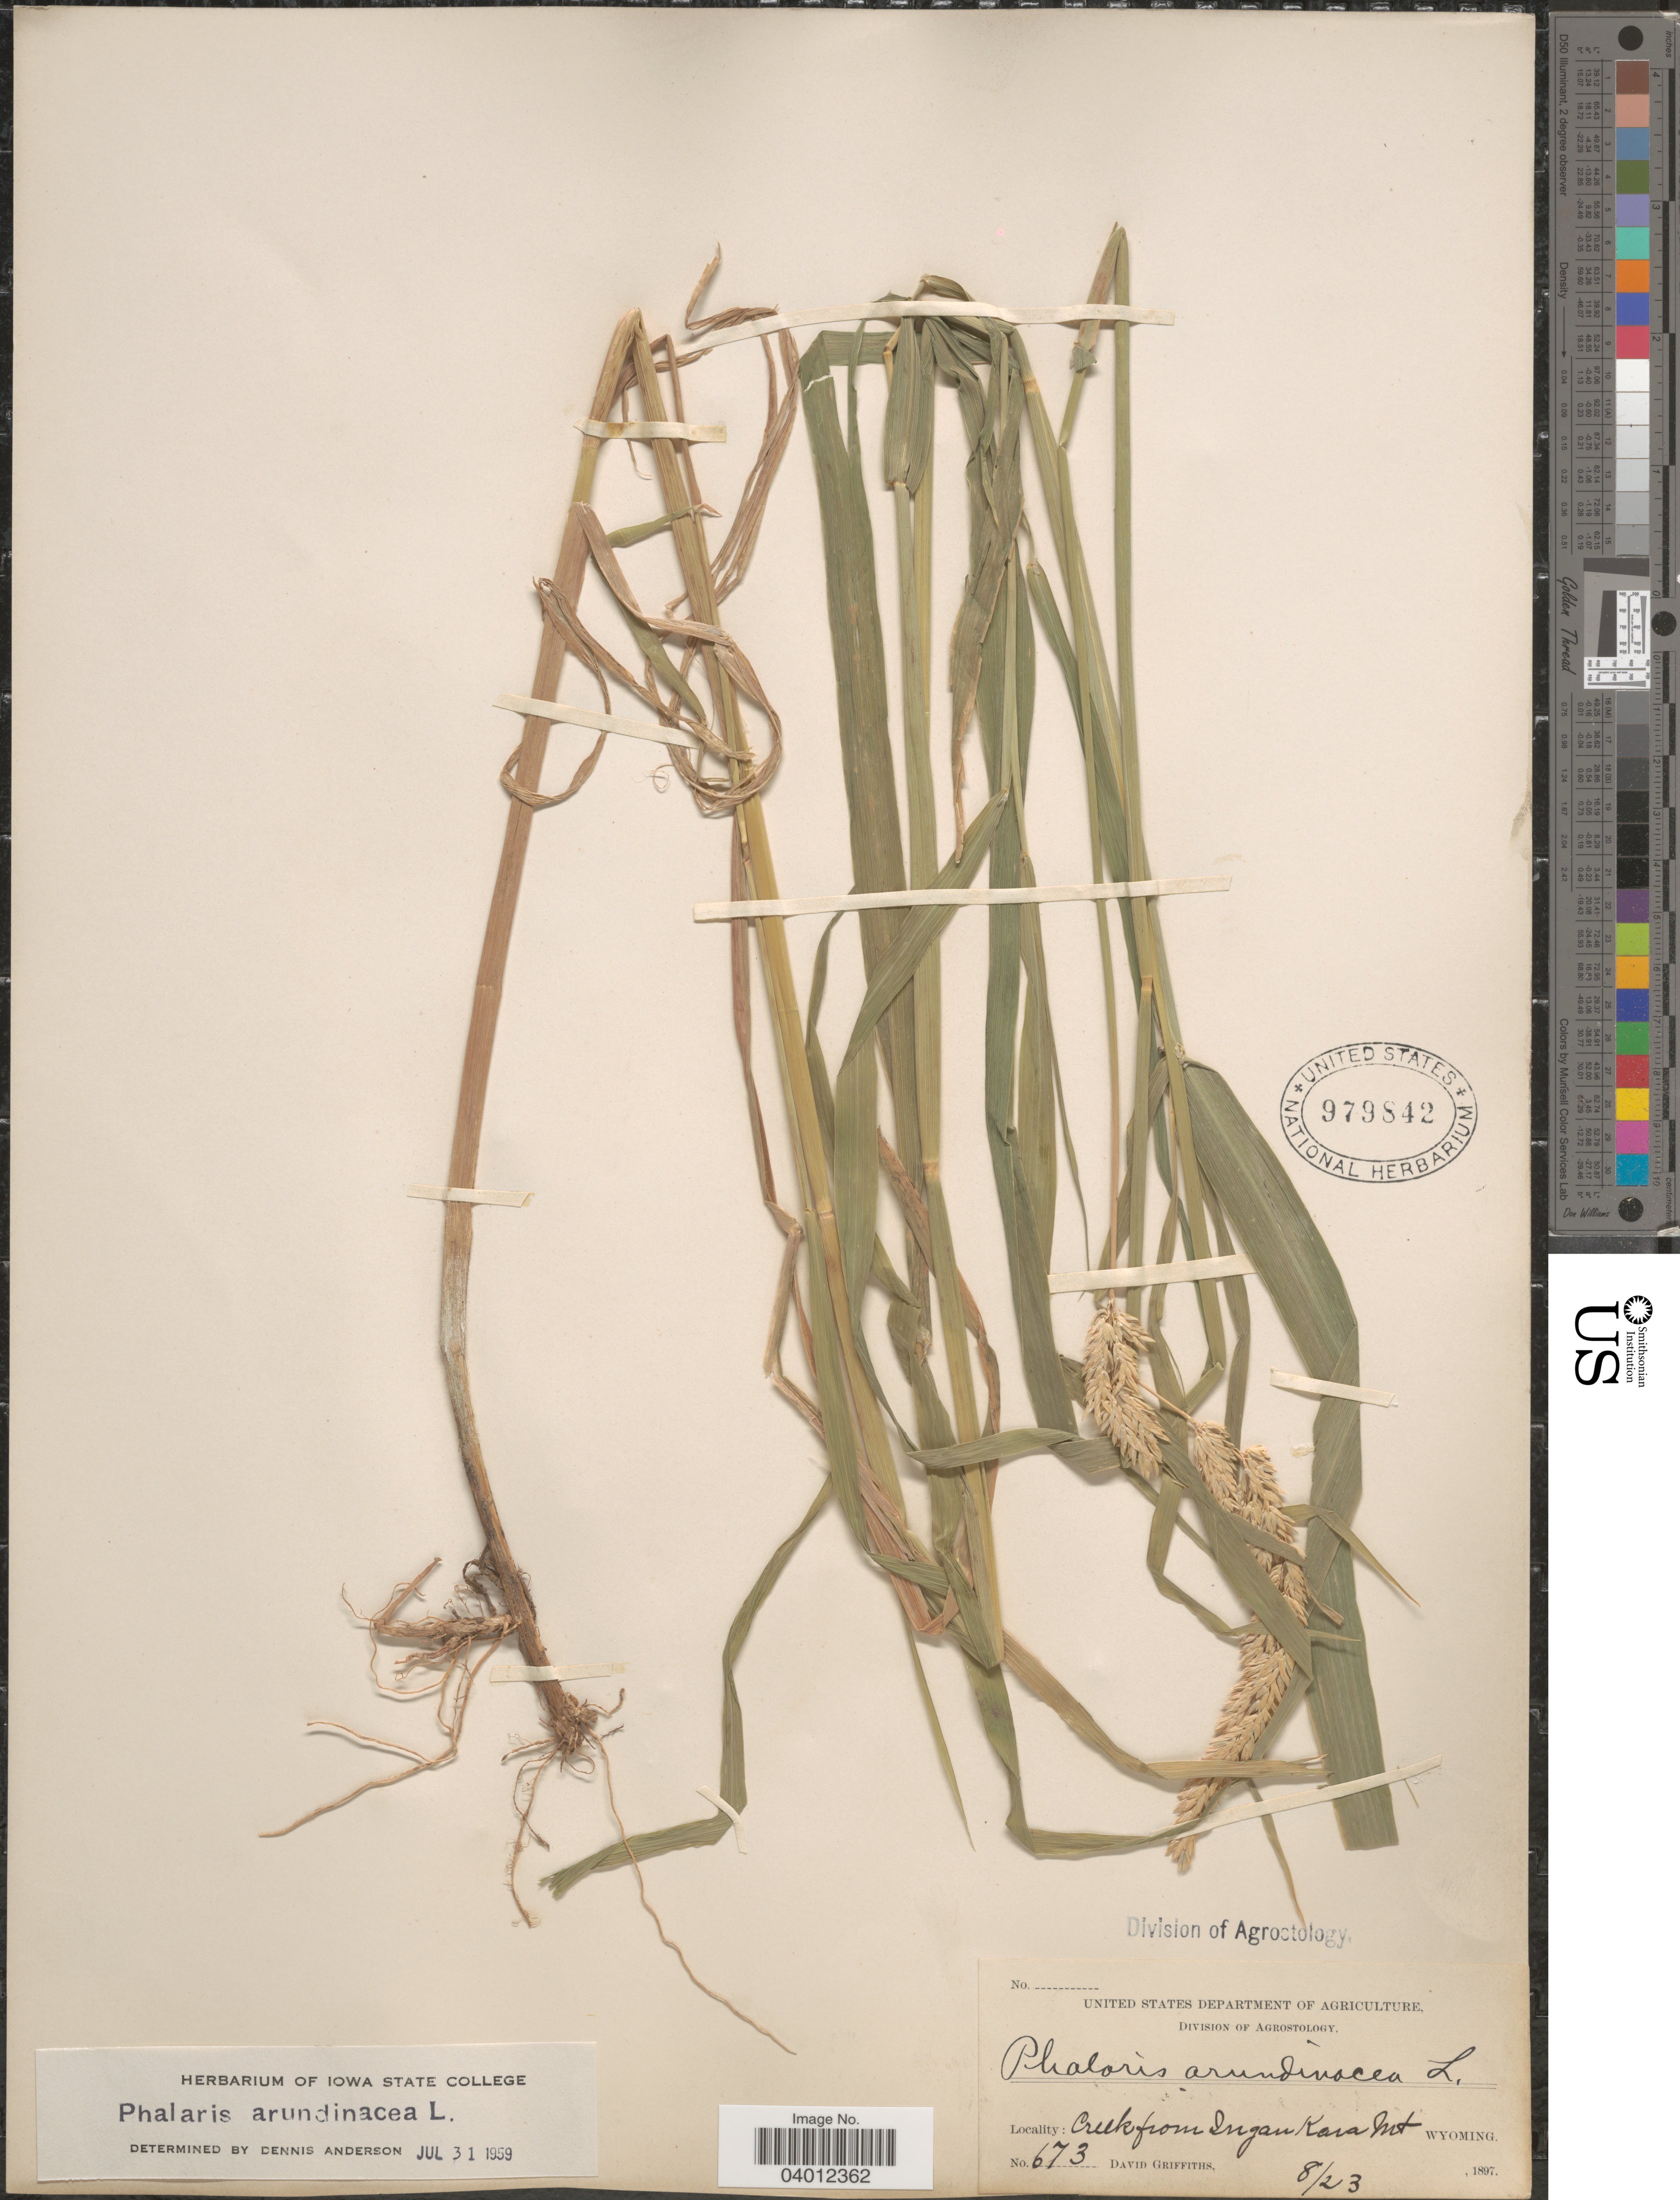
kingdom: Plantae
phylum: Tracheophyta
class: Liliopsida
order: Poales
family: Poaceae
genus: Phalaris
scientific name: Phalaris arundinacea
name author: L.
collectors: D. Griffiths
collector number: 673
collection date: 1897-08-23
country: United States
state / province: Wyoming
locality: Creek from Ingan Kara Mt.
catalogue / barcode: US 979842